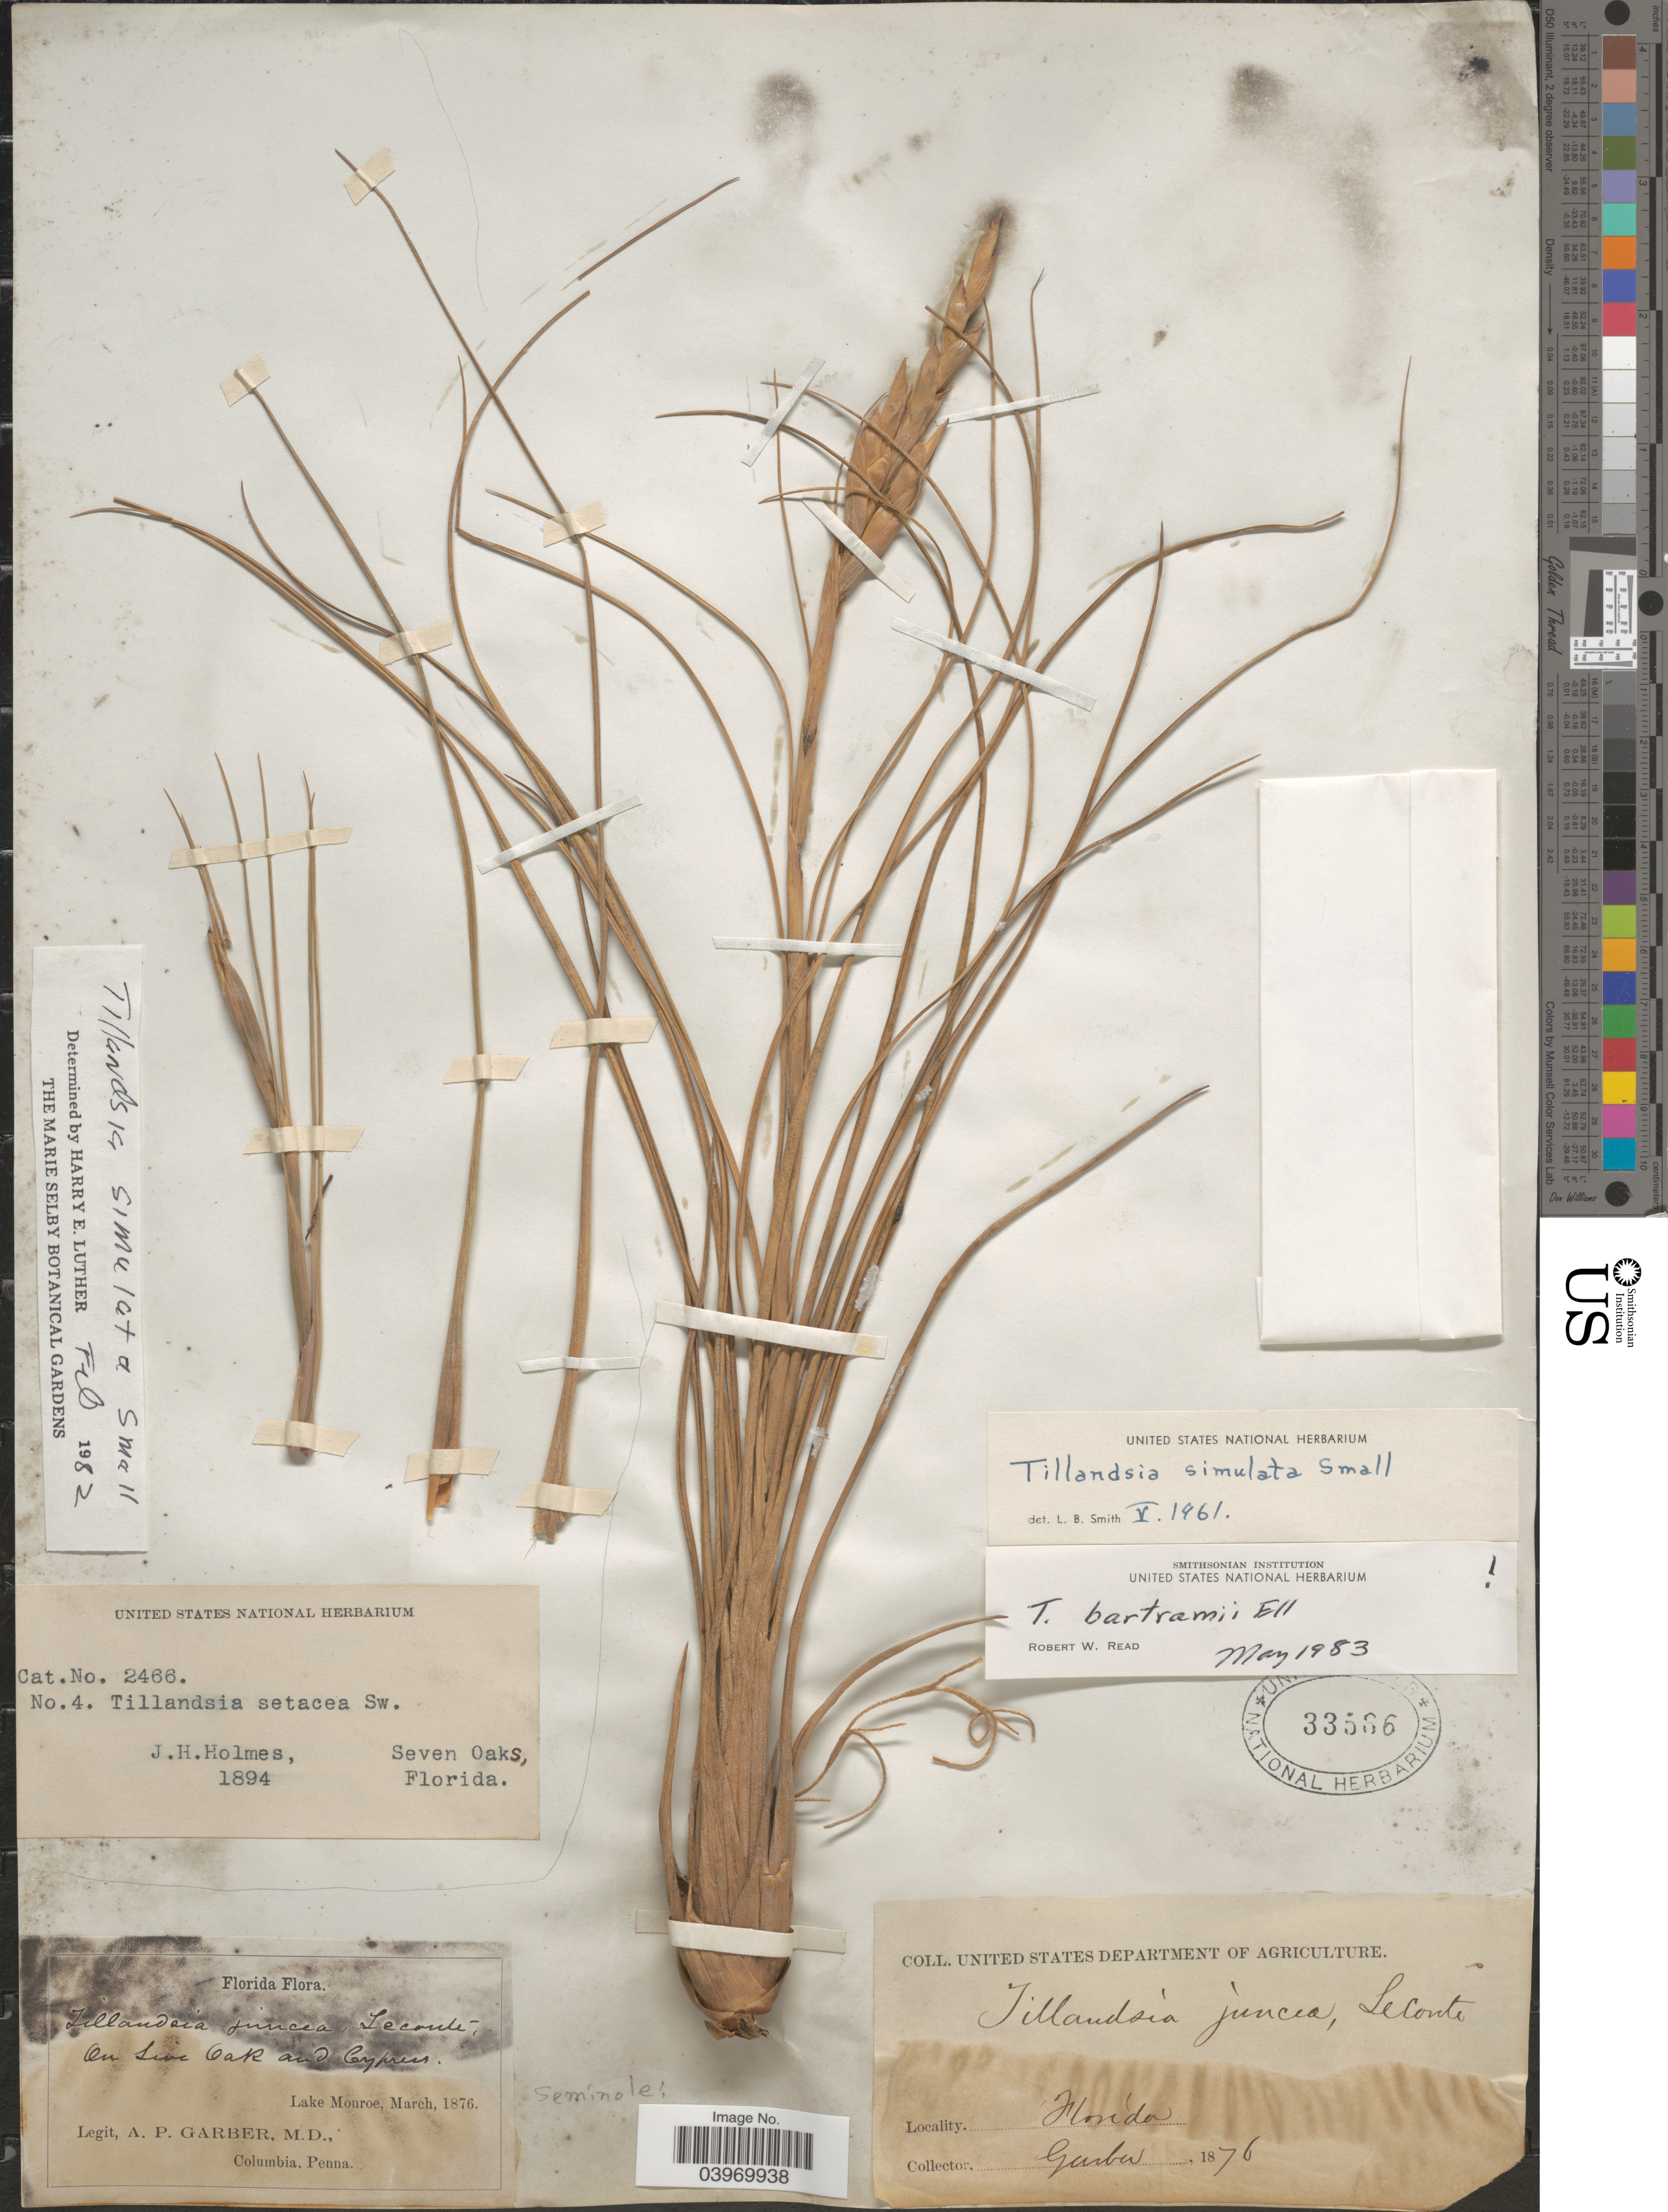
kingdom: Plantae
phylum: Tracheophyta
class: Liliopsida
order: Poales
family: Bromeliaceae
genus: Tillandsia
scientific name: Tillandsia simulata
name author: Small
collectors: A. P. Garber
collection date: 1876-03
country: United States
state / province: Florida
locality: Lake Monroe.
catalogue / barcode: US 33586